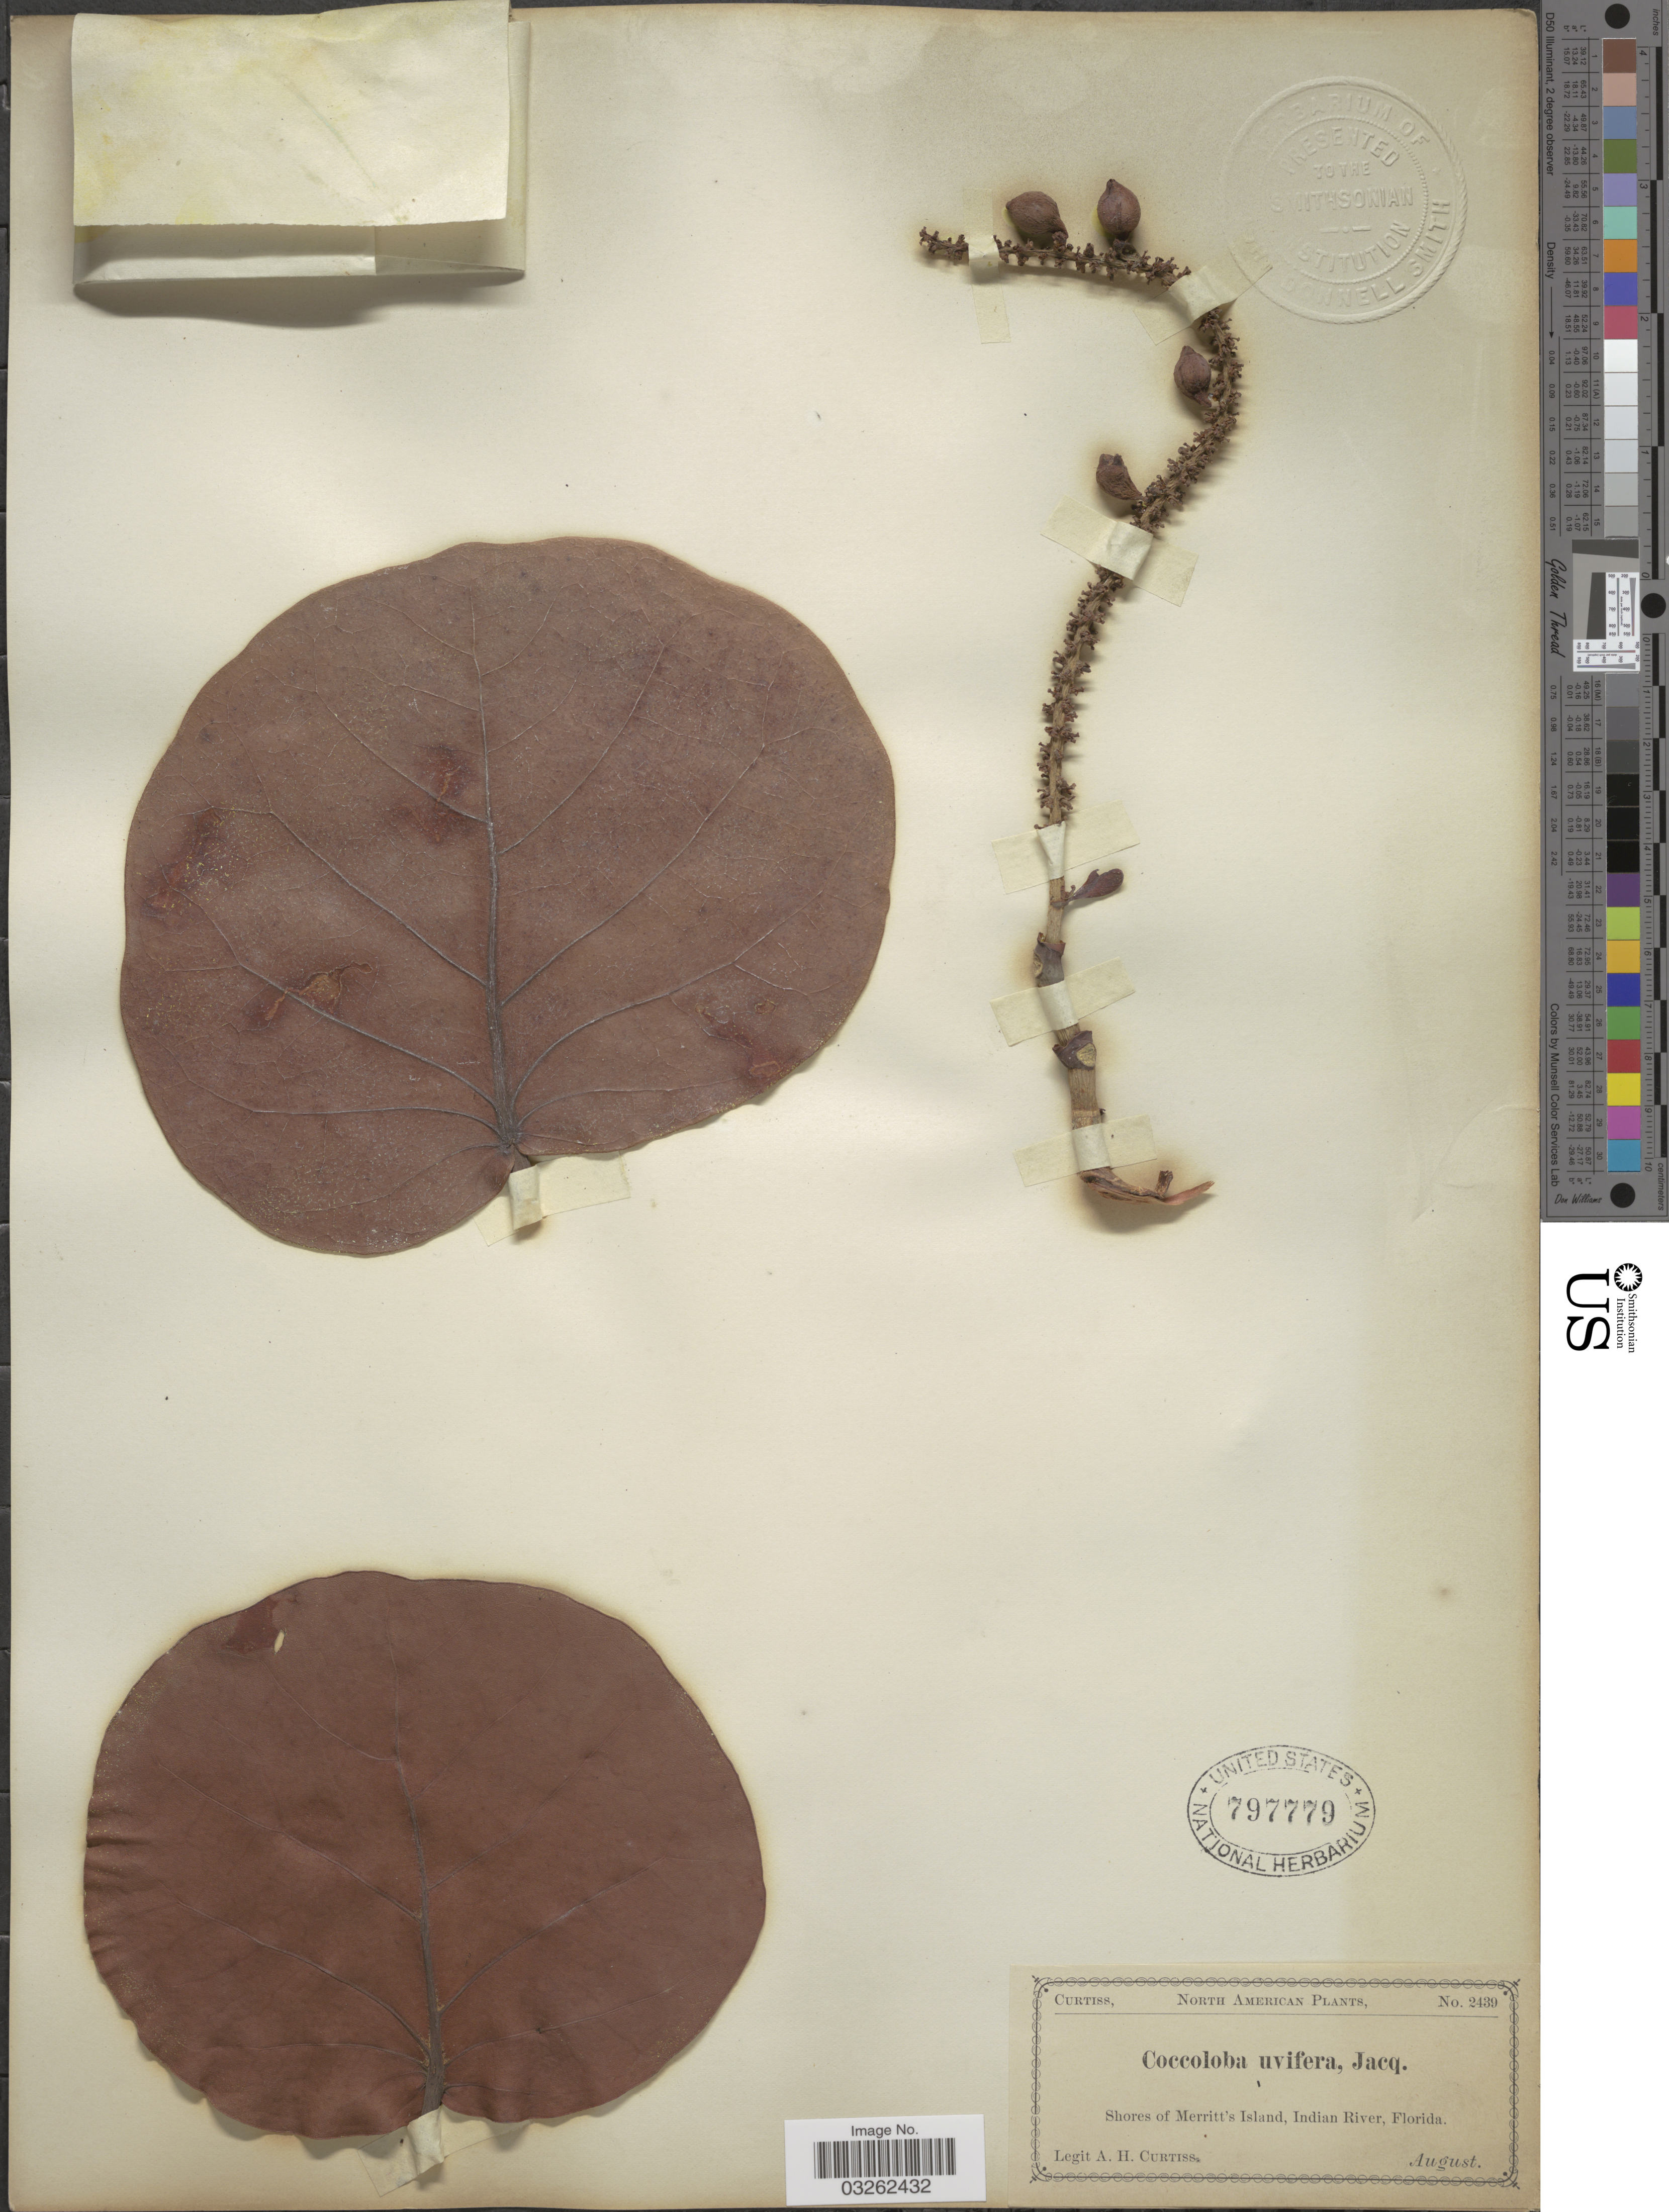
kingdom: Plantae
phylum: Tracheophyta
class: Magnoliopsida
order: Caryophyllales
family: Polygonaceae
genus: Coccoloba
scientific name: Coccoloba uvifera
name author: L.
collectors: A. H. Curtiss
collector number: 2439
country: United States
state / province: Florida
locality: Shores of Merritt's Island, Indian River.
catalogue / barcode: US 797779